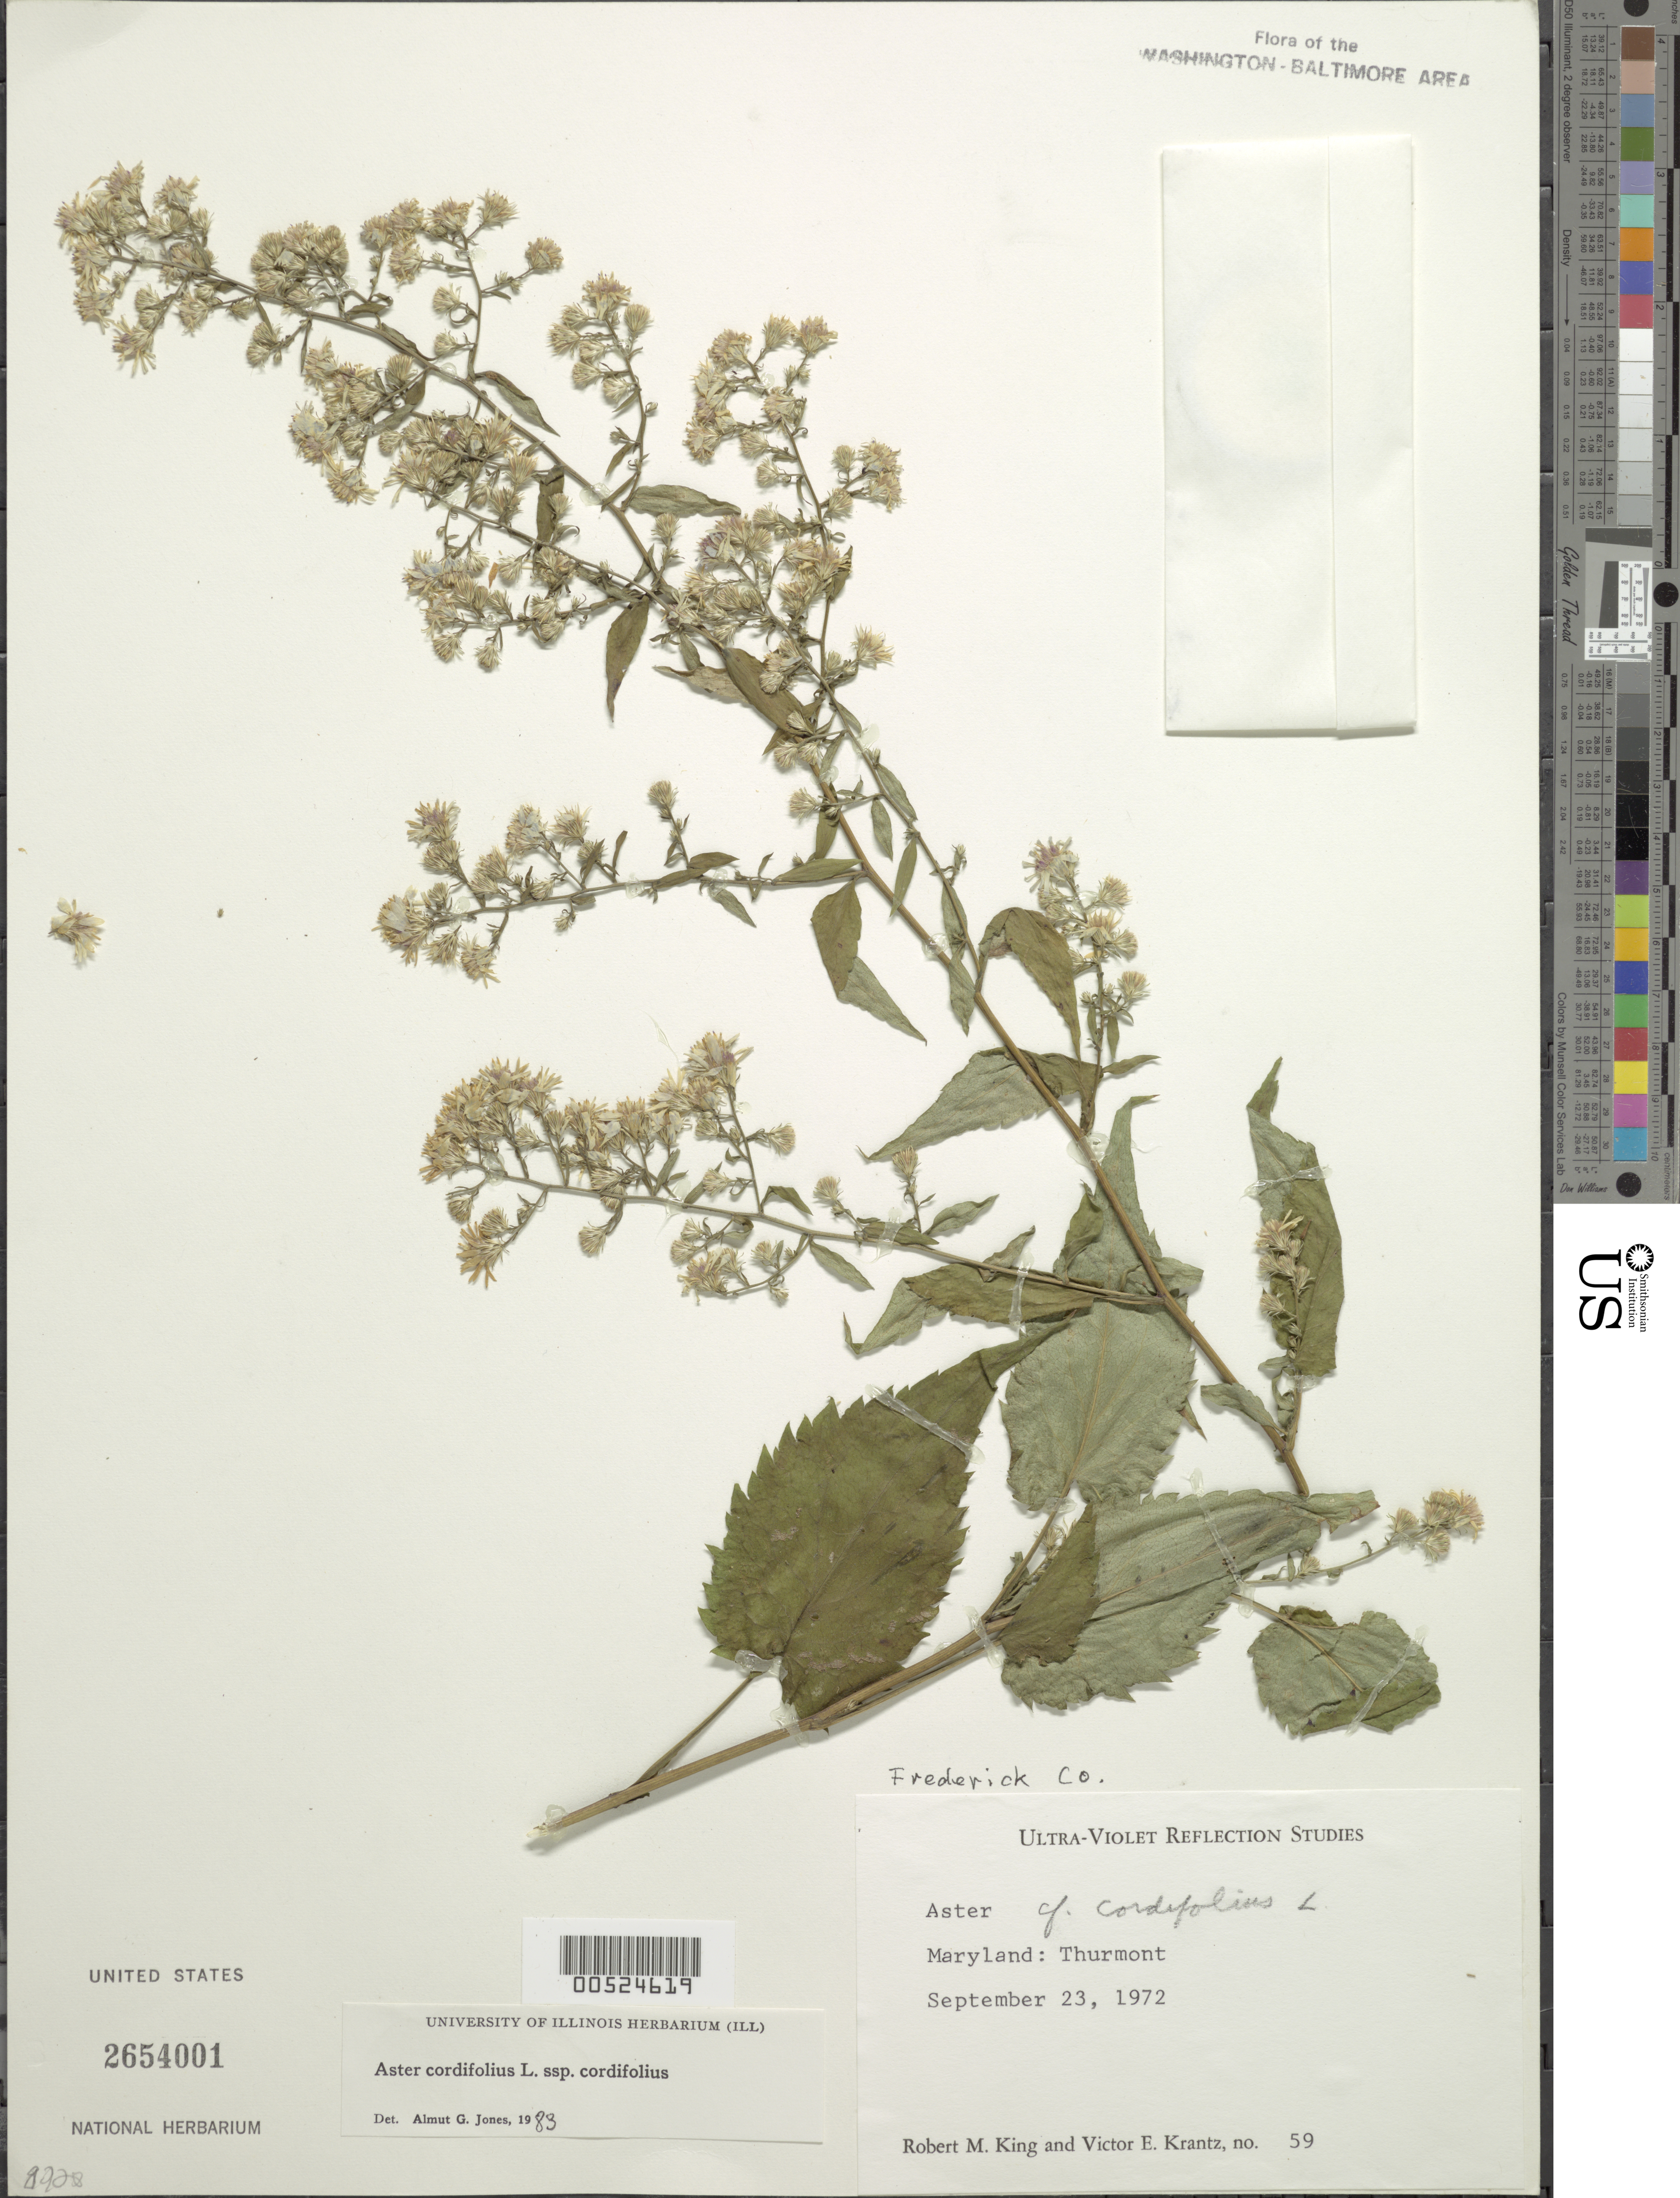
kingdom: Plantae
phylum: Tracheophyta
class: Magnoliopsida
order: Asterales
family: Asteraceae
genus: Symphyotrichum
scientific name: Symphyotrichum cordifolium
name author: (L.) G.L. Nesom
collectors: R. M. King & V. Krantz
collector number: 59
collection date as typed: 23 Sep 1972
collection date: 1972-09-23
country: United States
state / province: Maryland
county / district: Frederick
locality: Thurmont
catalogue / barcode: US 2654001